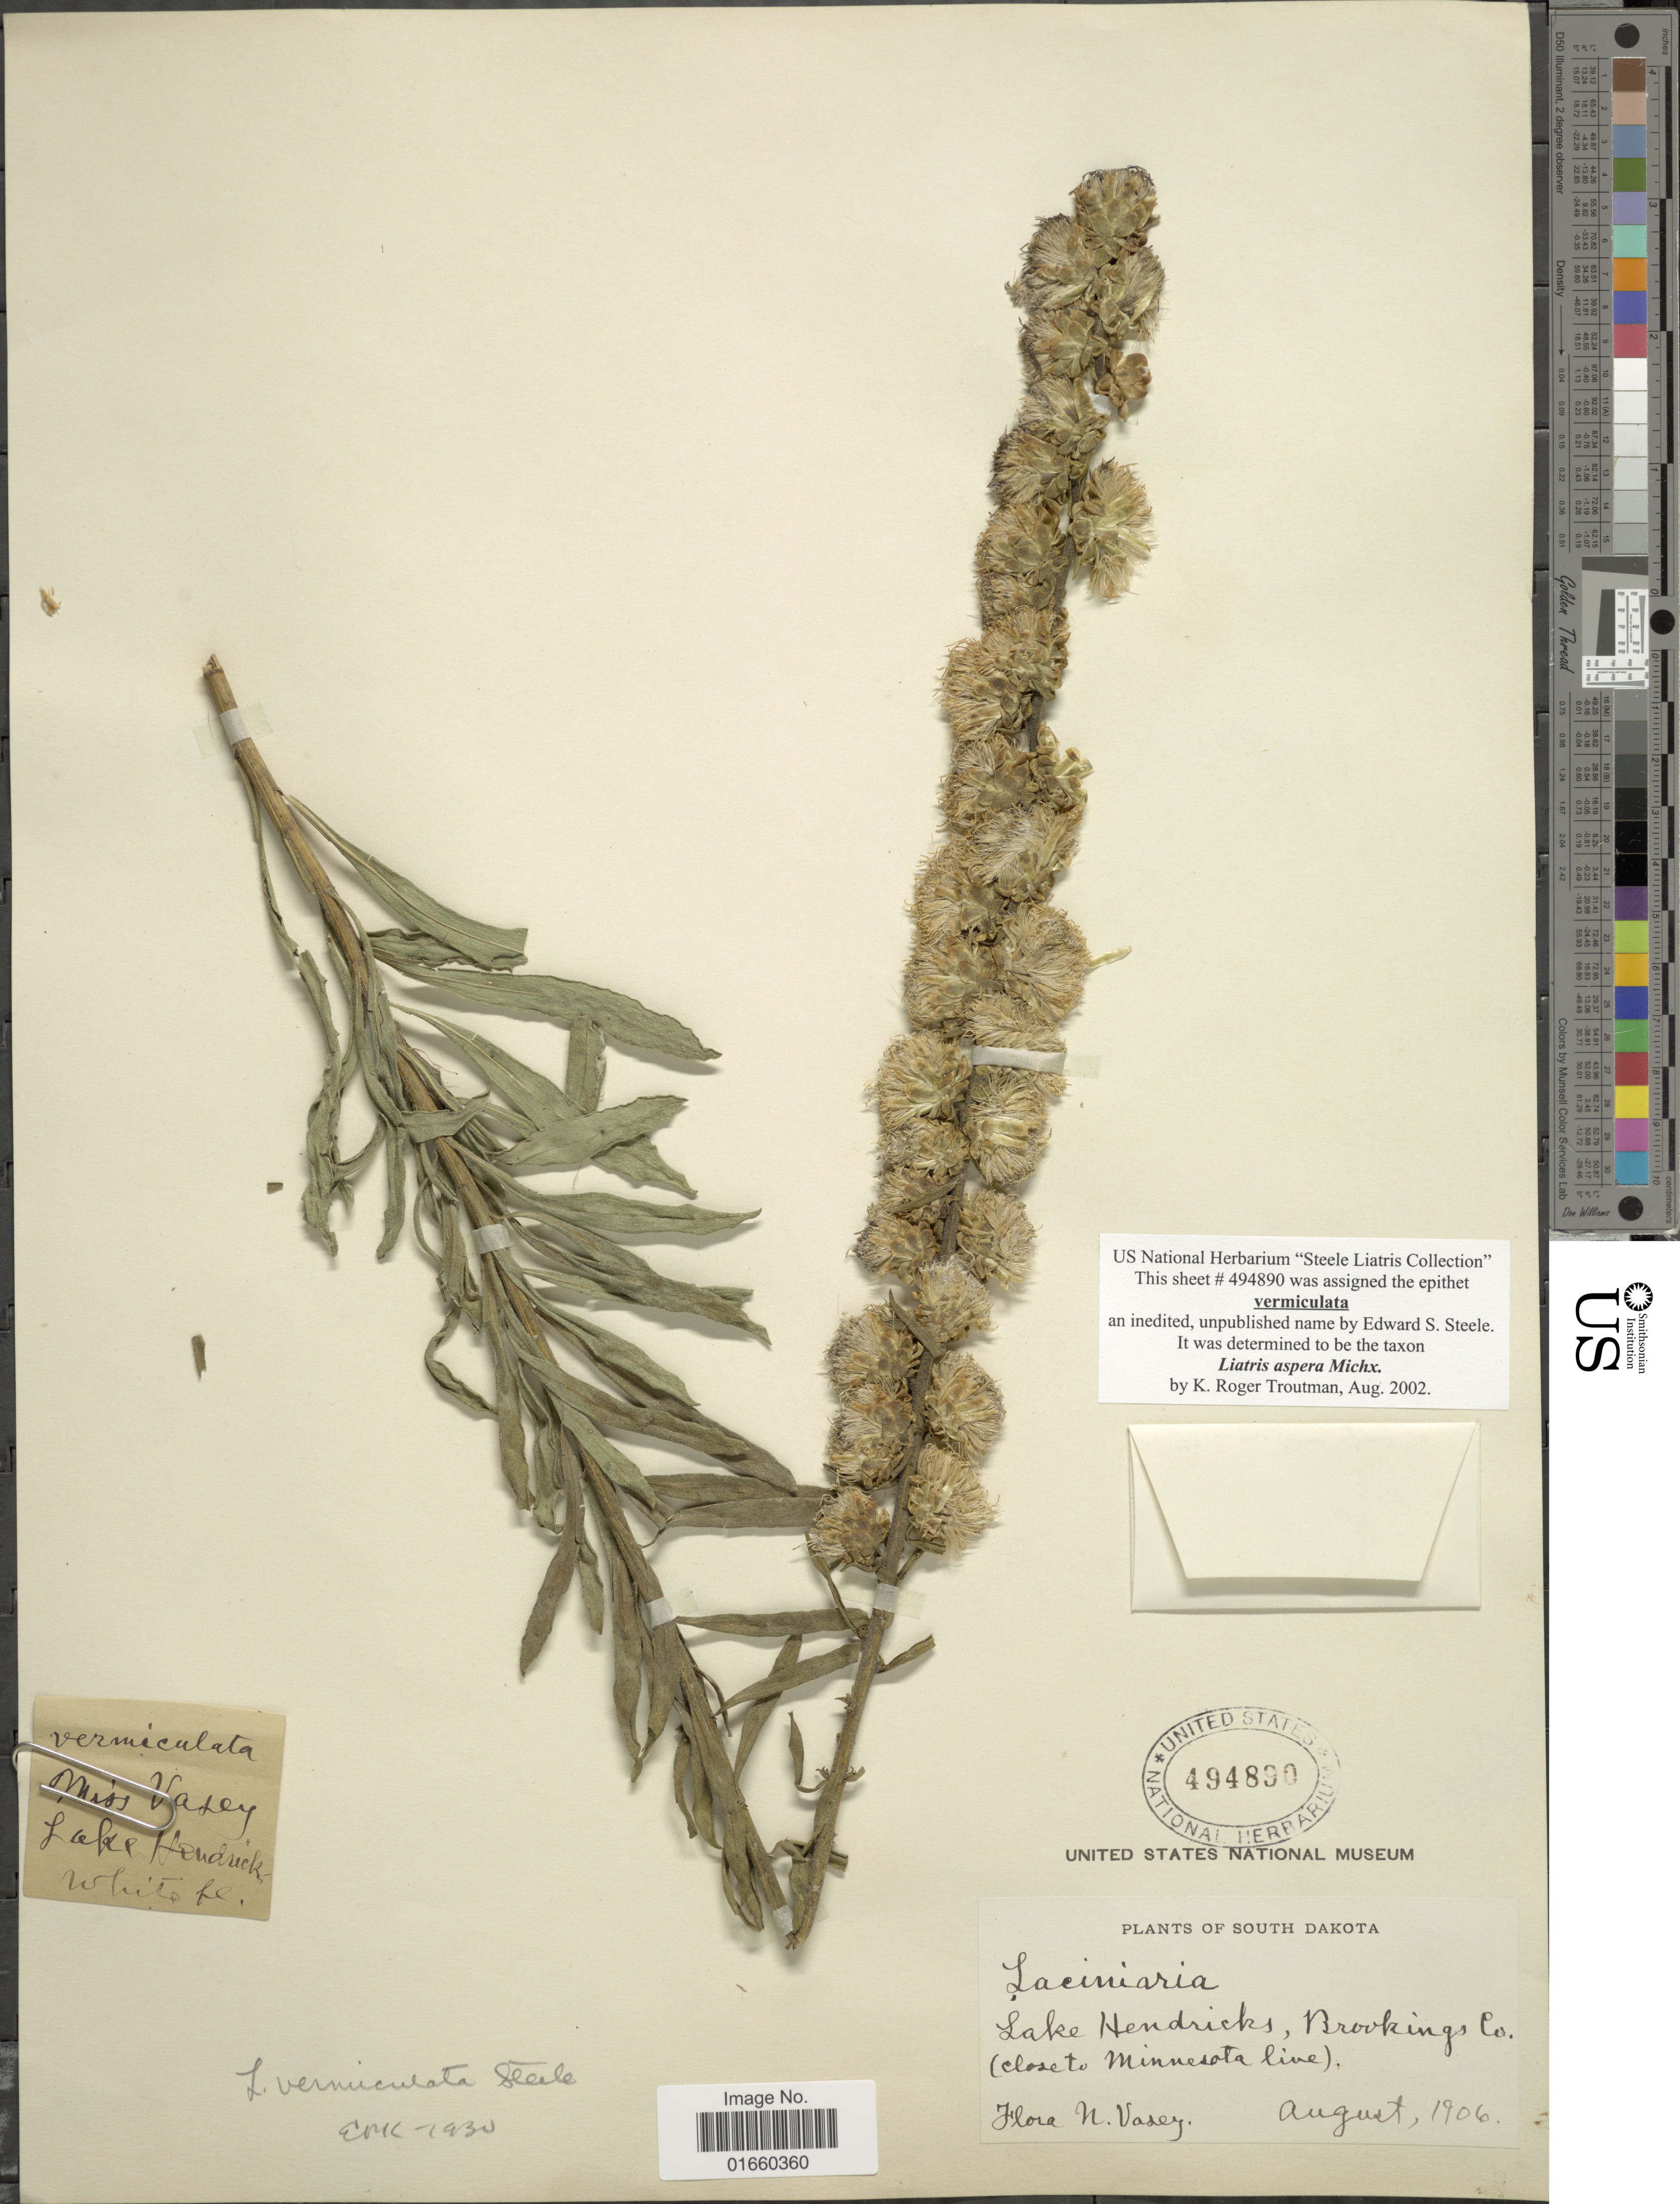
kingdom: Plantae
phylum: Tracheophyta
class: Magnoliopsida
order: Asterales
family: Asteraceae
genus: Liatris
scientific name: Liatris aspera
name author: Michx.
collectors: N. Vasey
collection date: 1906-08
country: United States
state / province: South Dakota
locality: Lake Hendricks, Brookings Co. (close to Minnesota line)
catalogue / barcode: US 494890